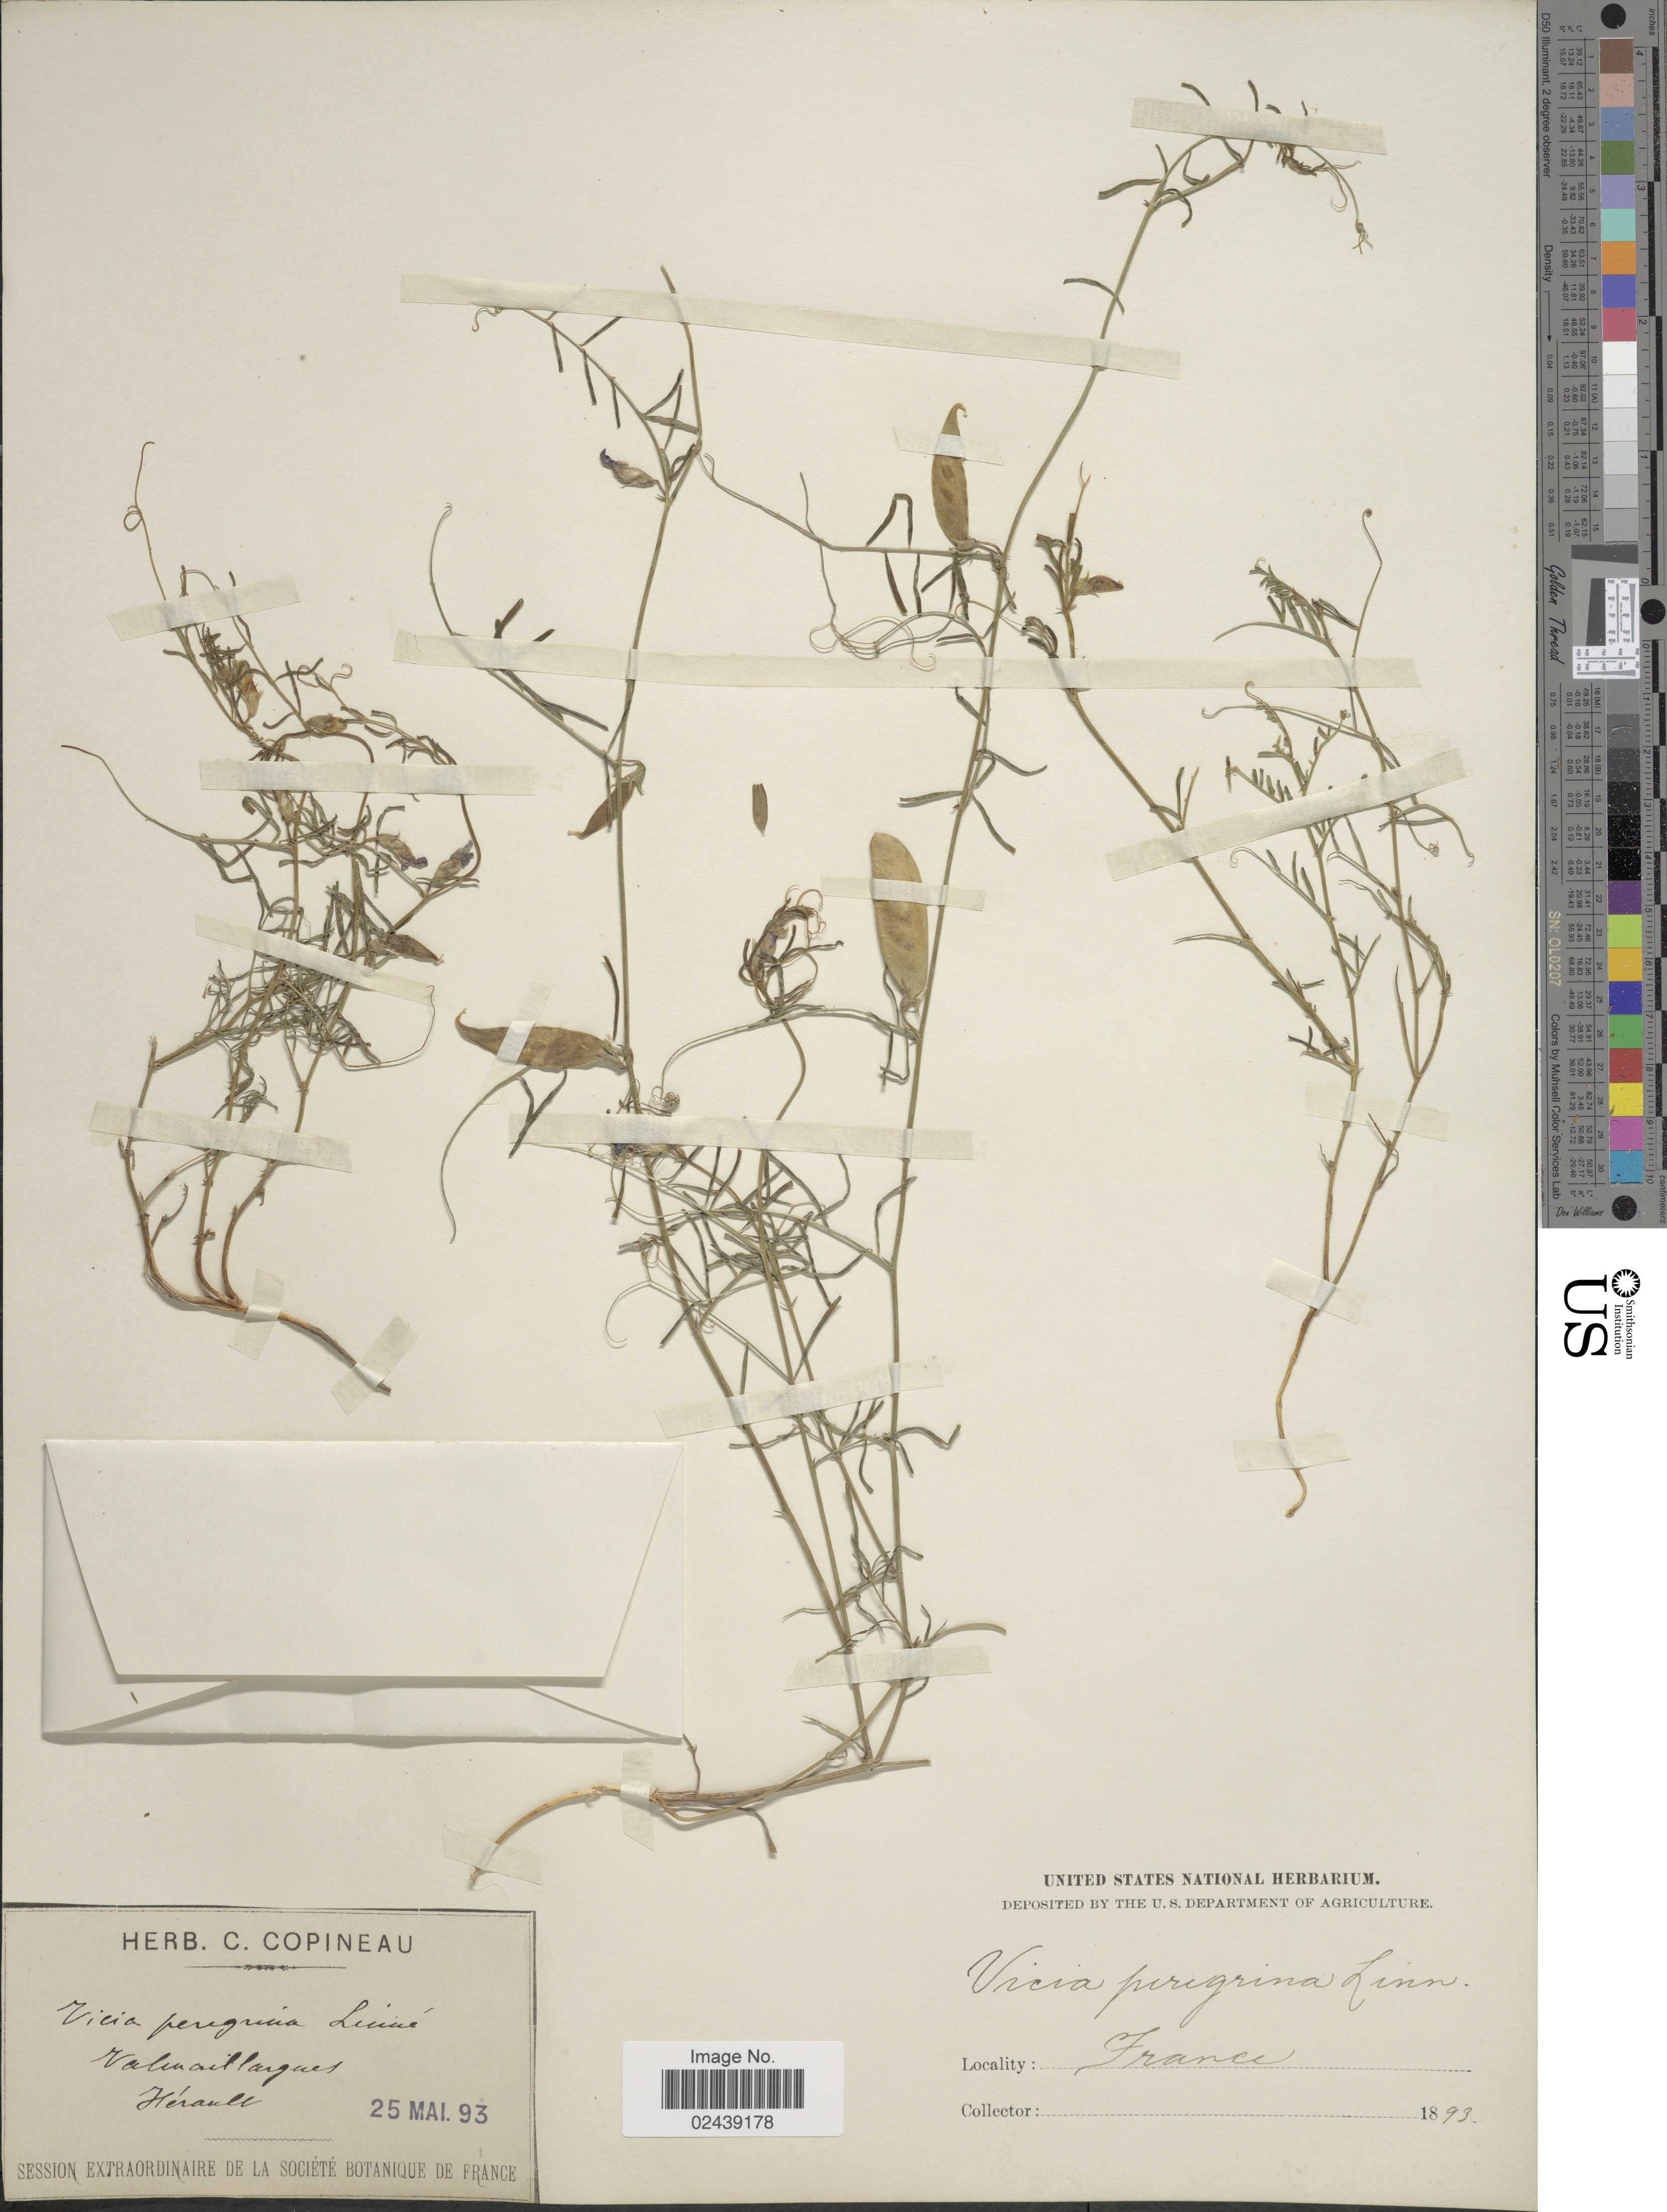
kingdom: Plantae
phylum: Tracheophyta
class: Magnoliopsida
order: Fabales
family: Fabaceae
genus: Vicia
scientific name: Vicia peregrina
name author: L.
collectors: ex herb. C. Copineau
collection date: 1893-05-25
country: France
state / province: Occitanie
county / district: Hérault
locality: Valmaillargues, Hérault